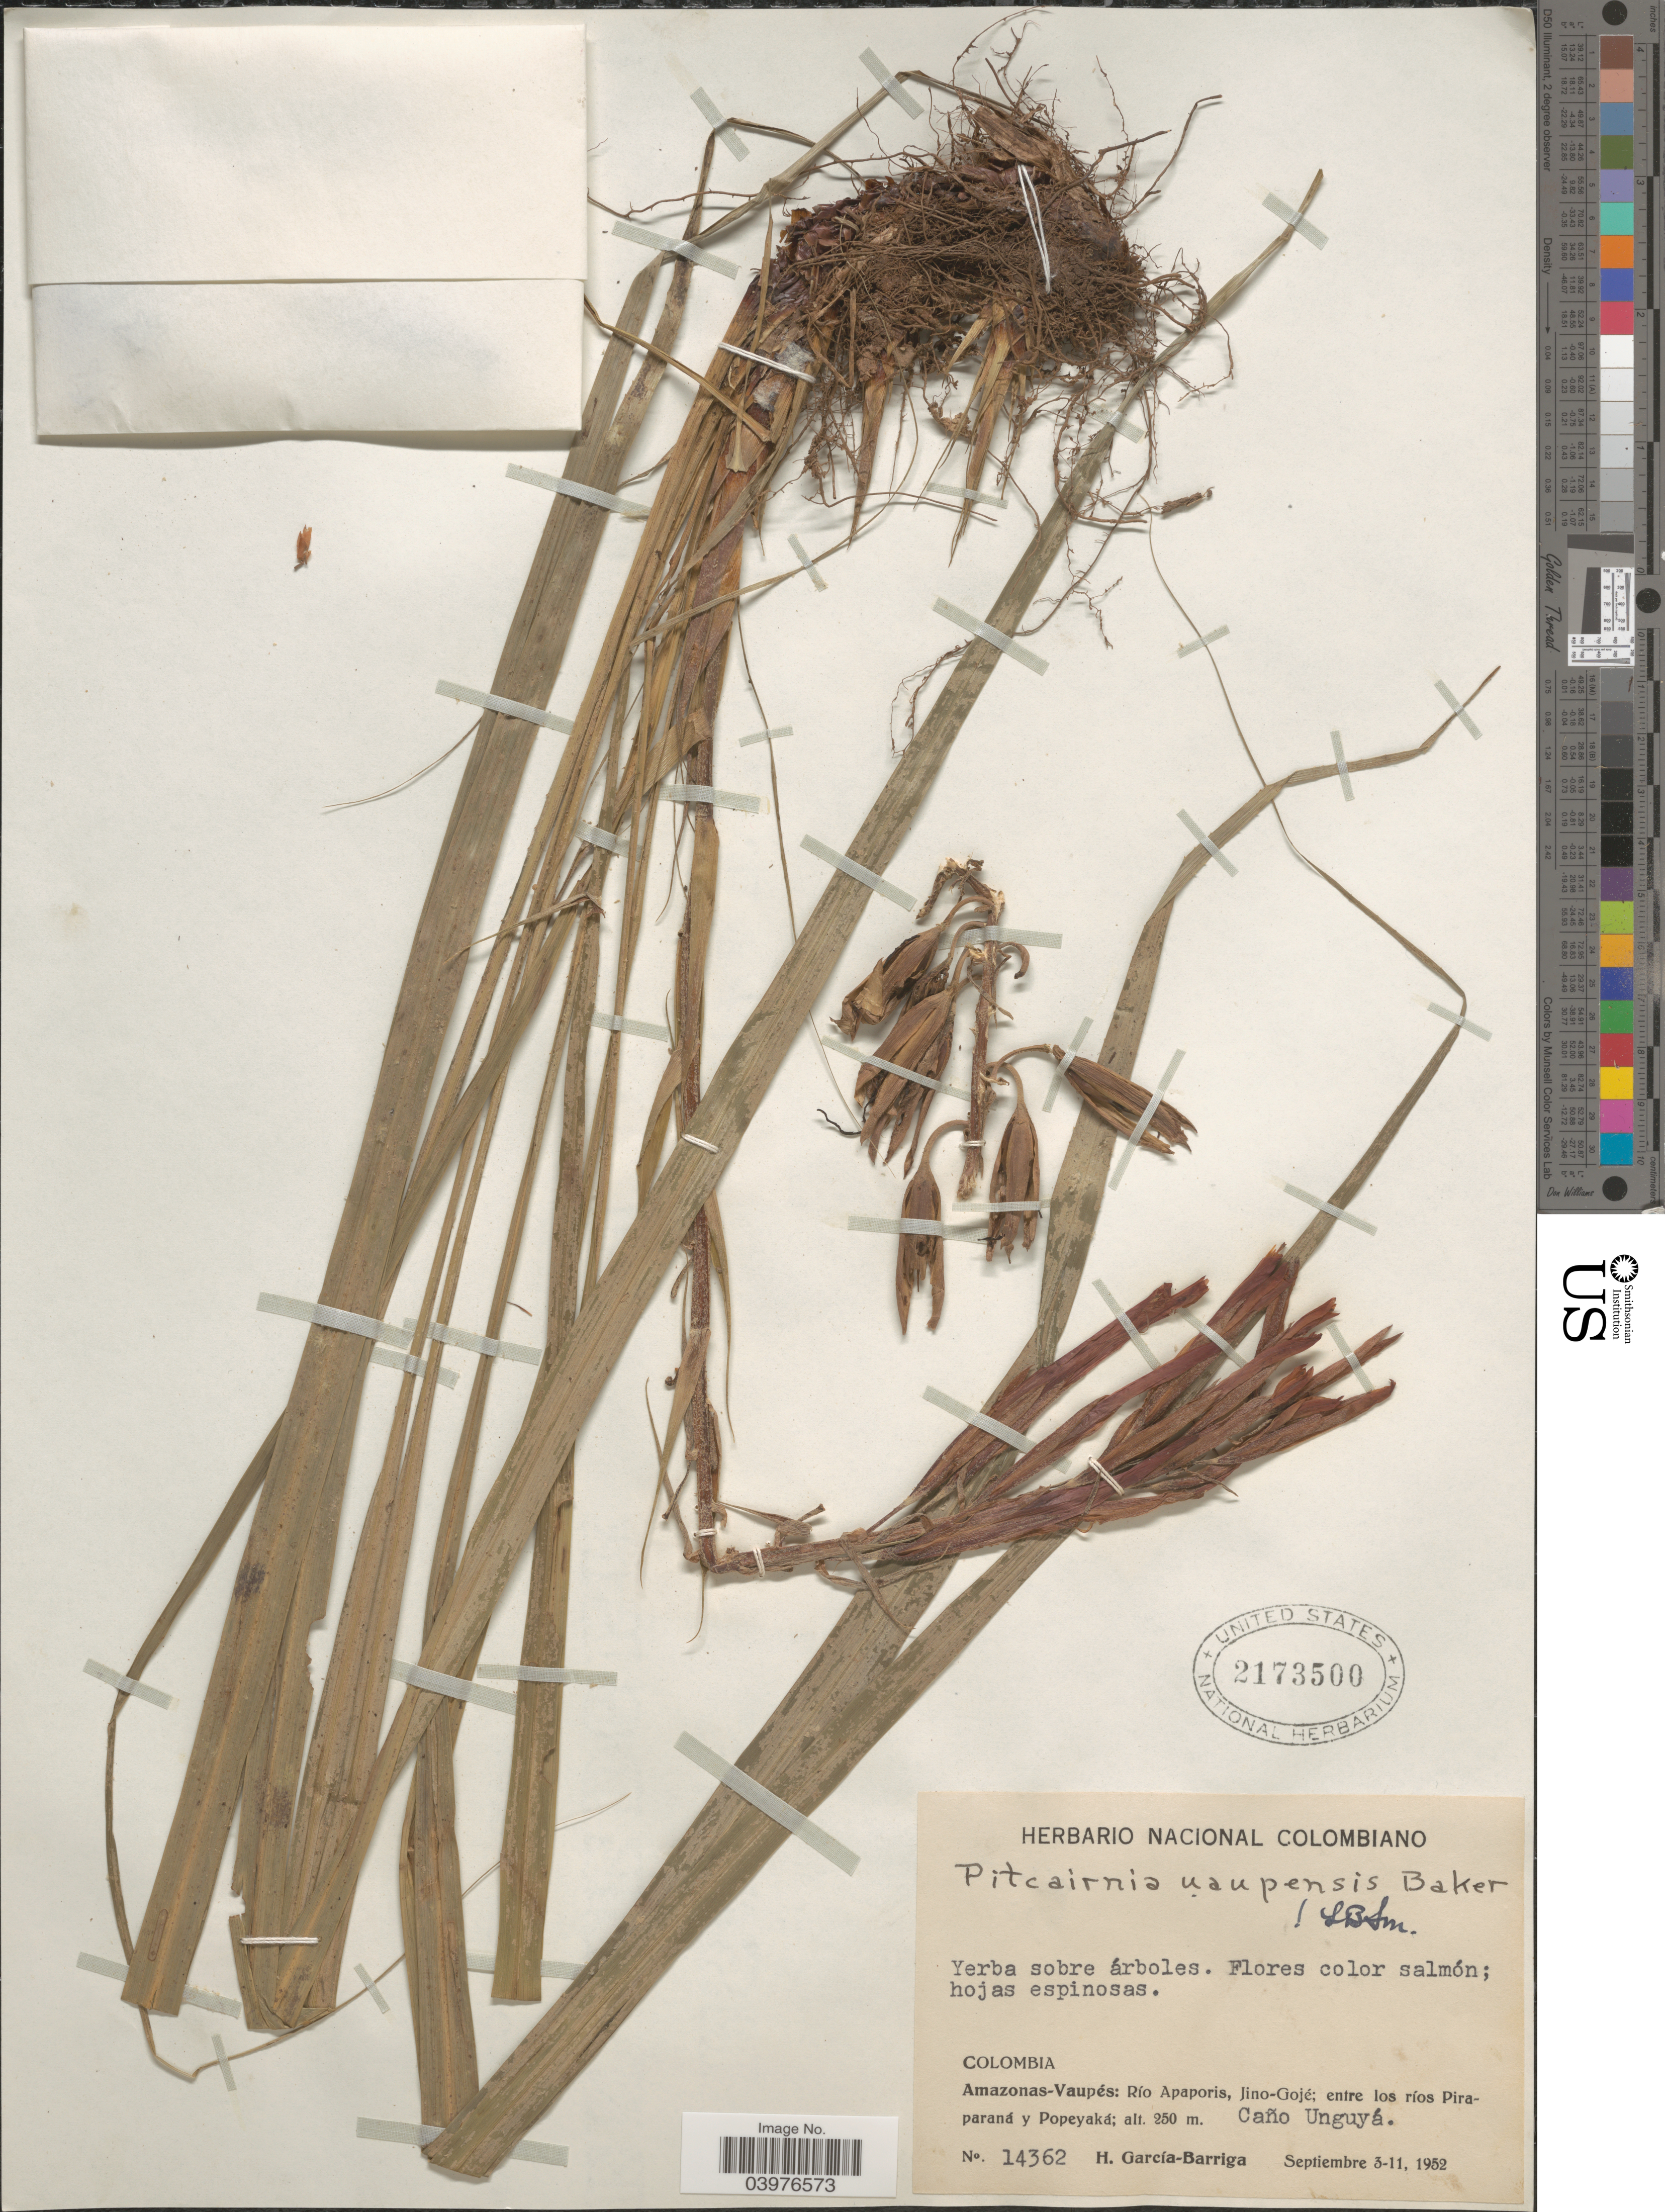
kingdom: Plantae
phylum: Tracheophyta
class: Liliopsida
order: Poales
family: Bromeliaceae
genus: Pitcairnia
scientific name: Pitcairnia uaupensis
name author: Baker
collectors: H. García Barriga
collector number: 14362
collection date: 1952-09-03/1952-09-11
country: Colombia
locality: Amazonas-Vaupés: Río Apaporis, Jino-Gojé; entre los ríos Piraparaná y Popeyaká. Caño Unguyá.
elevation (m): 250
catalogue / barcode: US 2173500